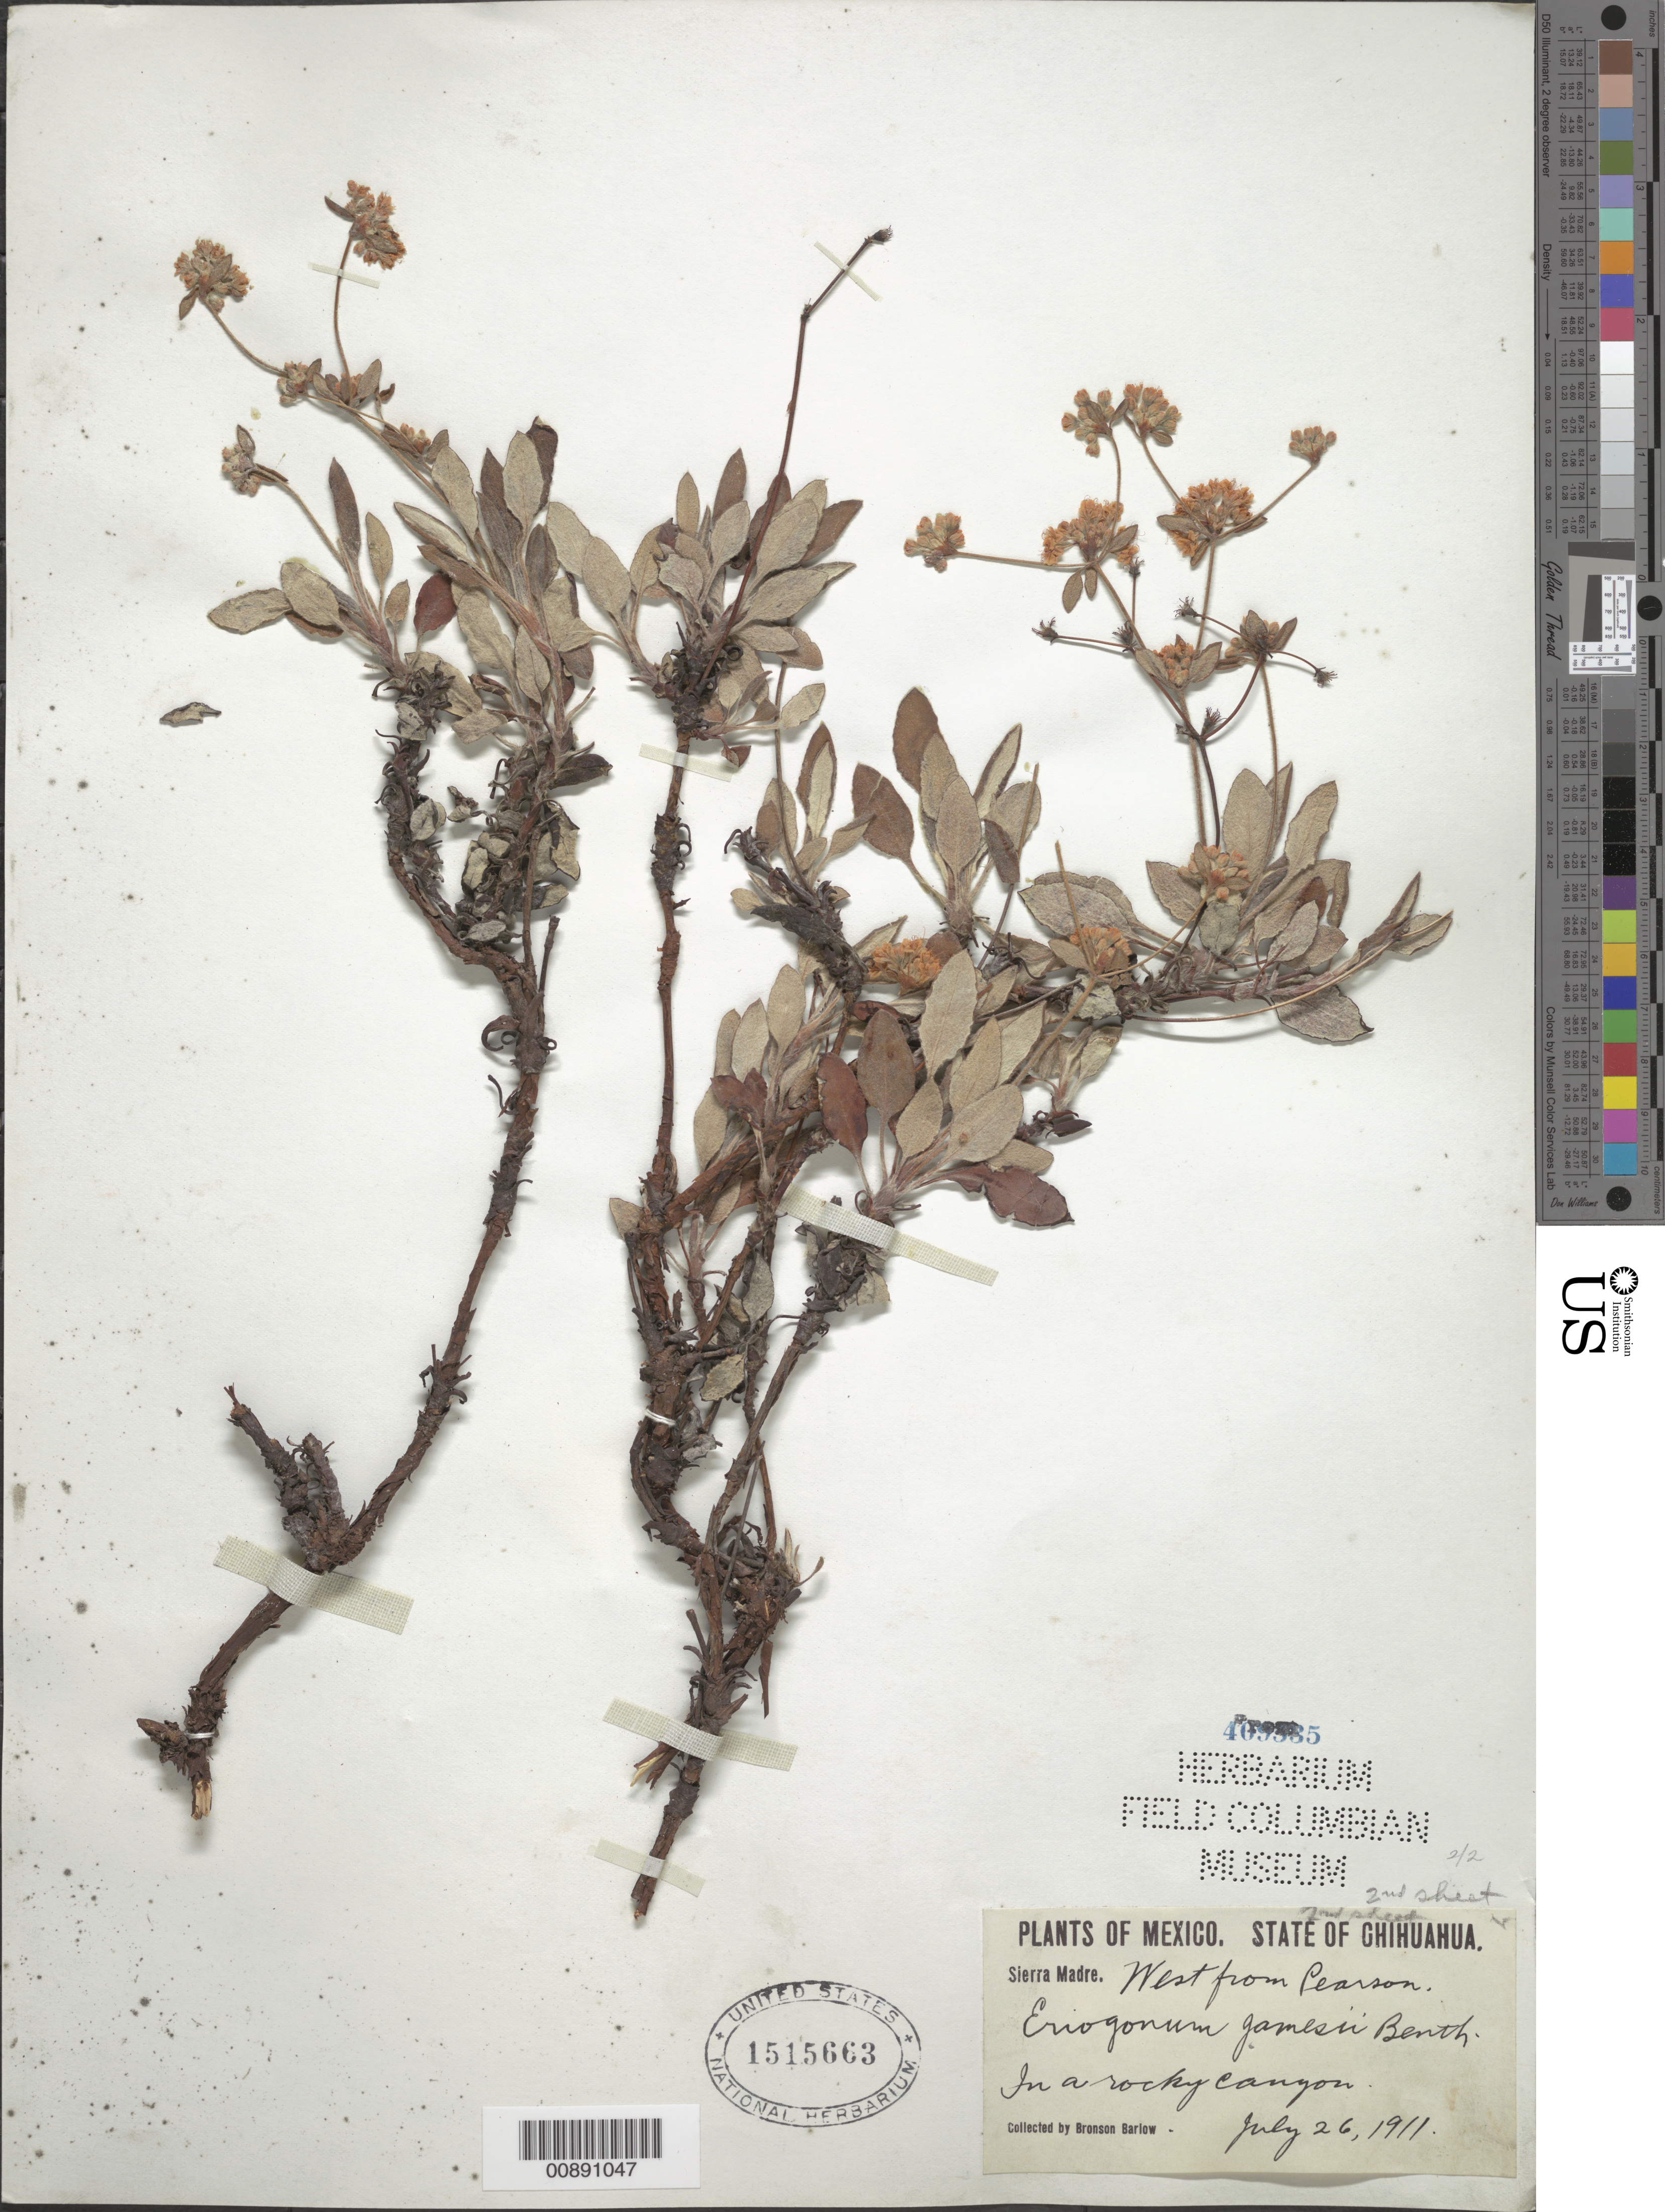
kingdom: Plantae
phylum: Tracheophyta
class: Magnoliopsida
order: Caryophyllales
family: Polygonaceae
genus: Eriogonum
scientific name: Eriogonum jamesii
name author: Benth.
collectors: Barlow, B.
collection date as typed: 26 Jul 1911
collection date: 1911-07-26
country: Mexico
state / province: Chihuahua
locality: Sierra Madre, west from Pearson. Chihuahua.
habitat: In a rocky canyon.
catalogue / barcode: US 1515663